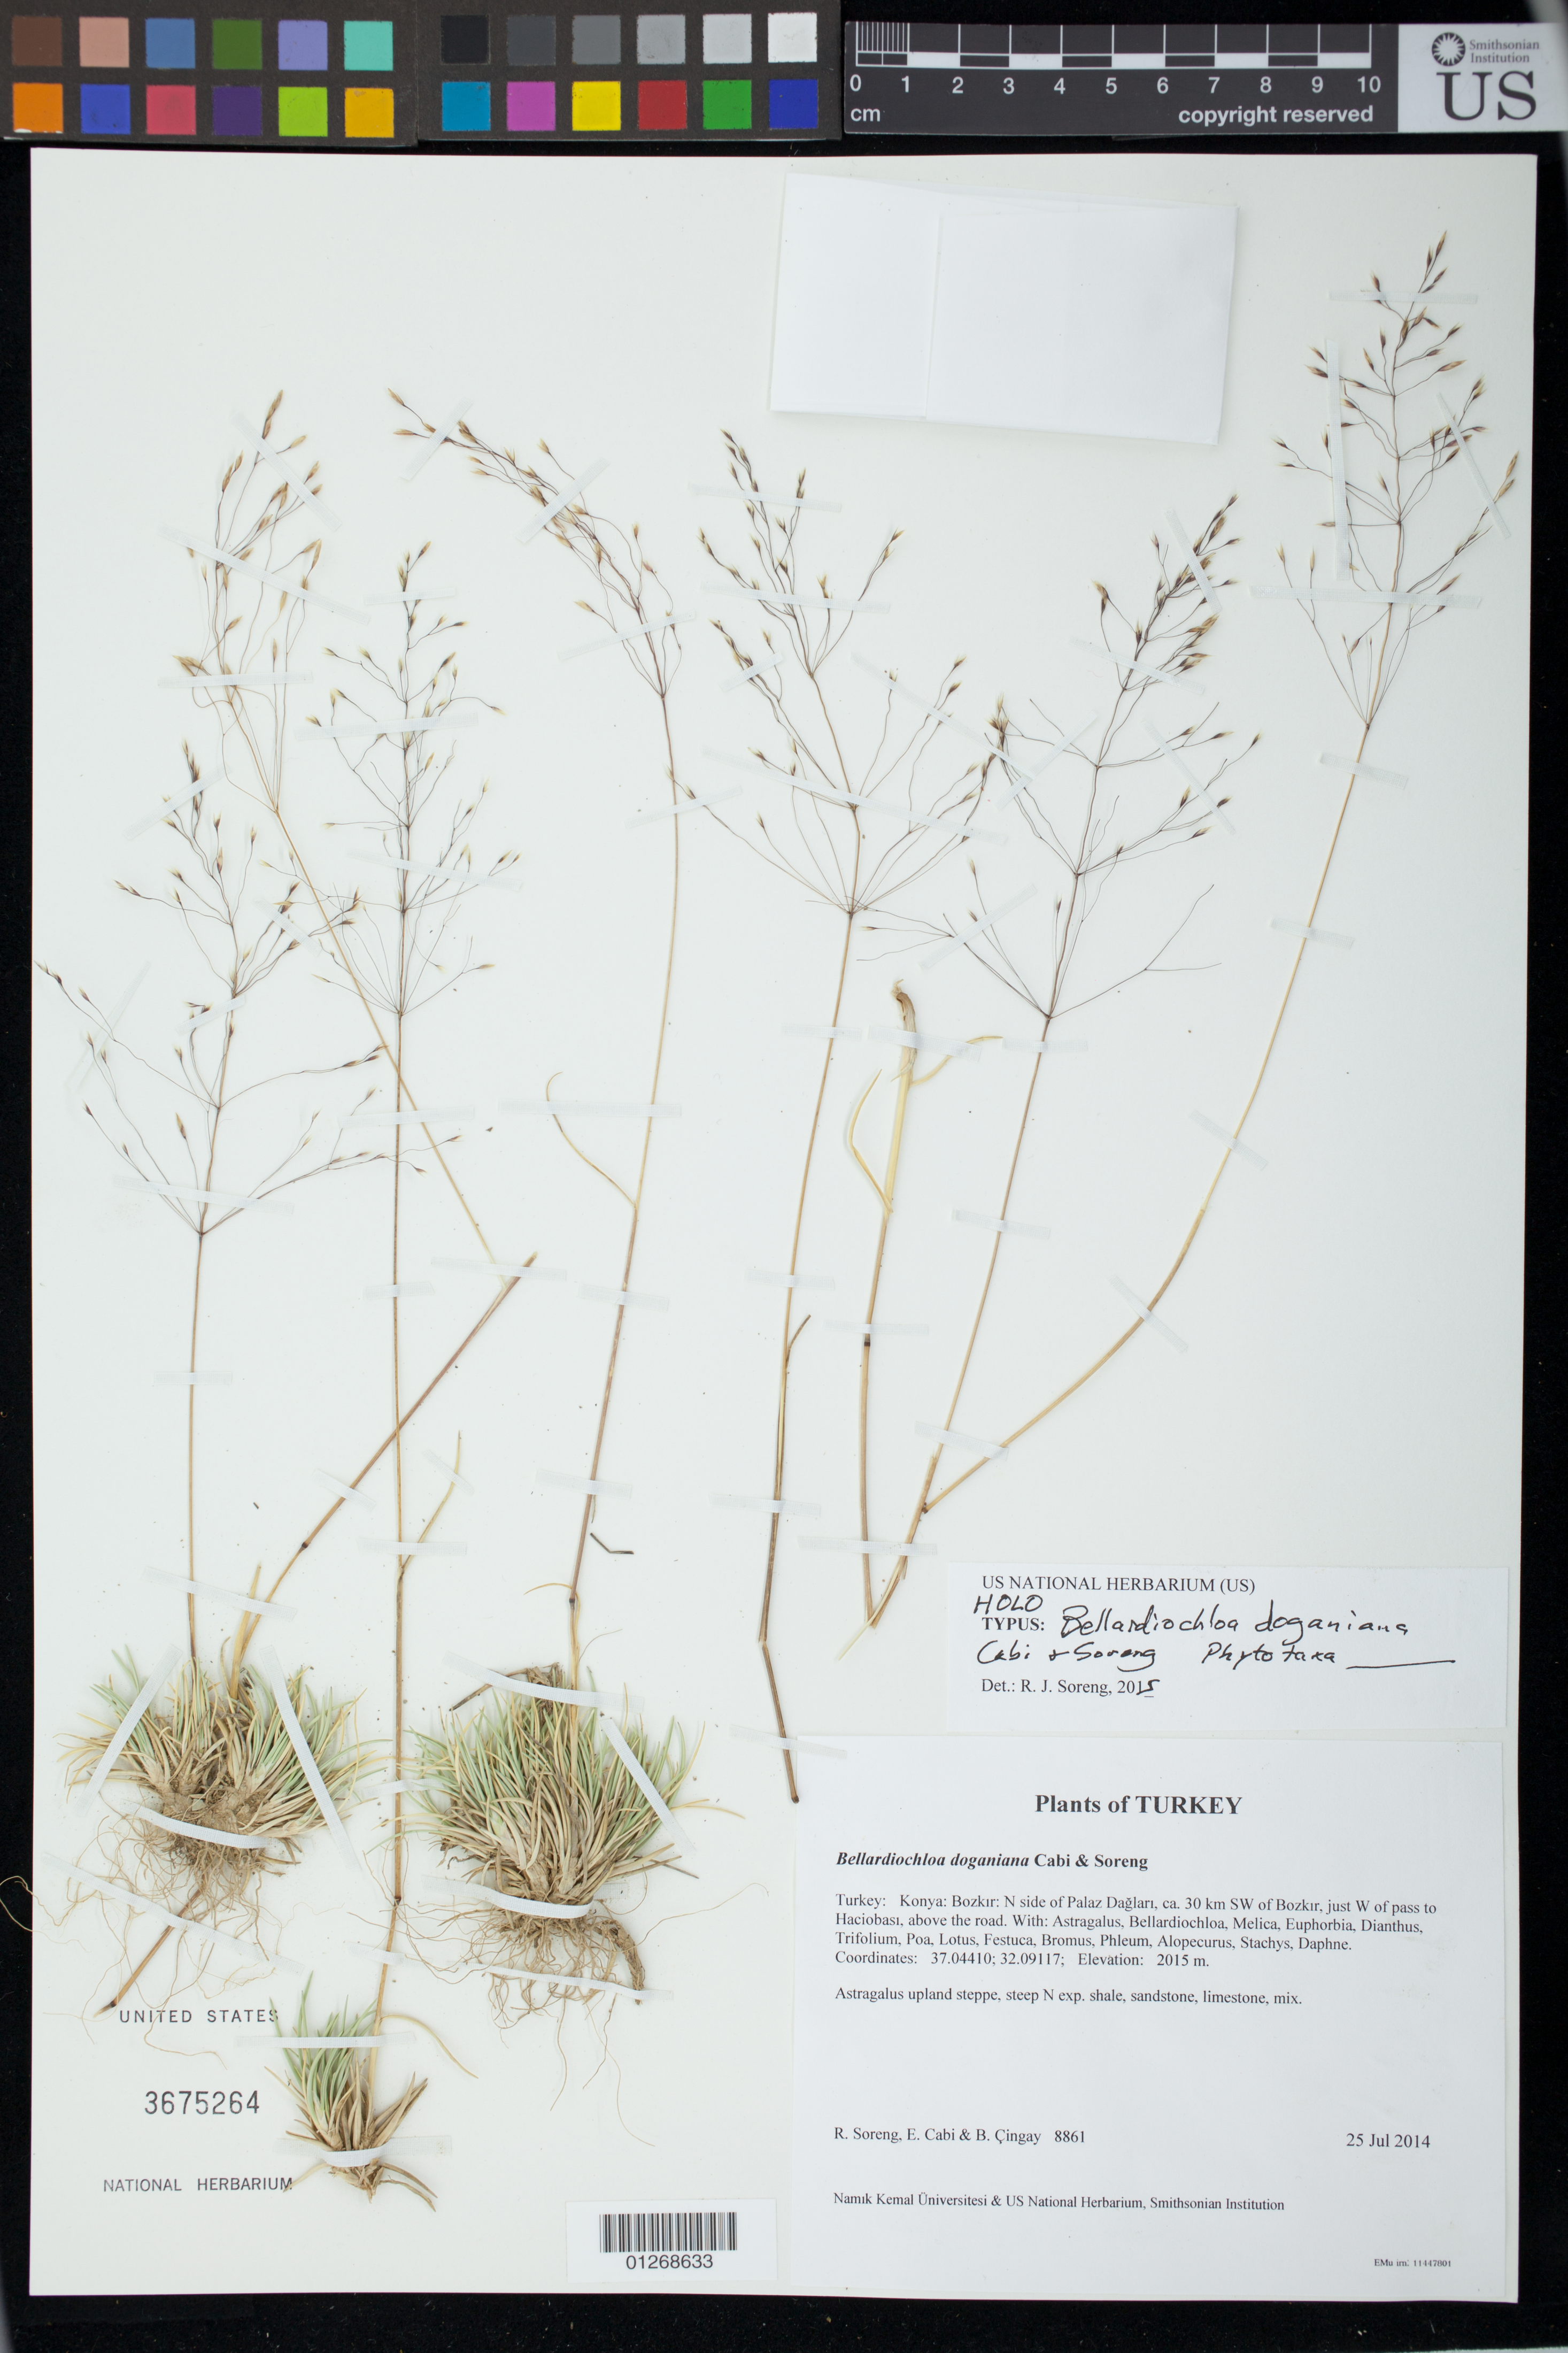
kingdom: Plantae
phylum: Tracheophyta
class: Liliopsida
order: Poales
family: Poaceae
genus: Bellardiochloa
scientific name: Bellardiochloa doganiana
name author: Cabi & Soreng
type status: Holotype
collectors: R. J. Soreng, E. Cabi & B. Çıngay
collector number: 8861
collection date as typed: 25 Jul 2014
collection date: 2014-07-25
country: Turkey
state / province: Konya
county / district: Bozkir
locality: N side of Palaz Daglari, ca. 30 km SW of Bozkir, just W of pass to Haciobasi, above the road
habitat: Astragalus upland steppe, steep N exp. shale, sandstone, limestone, mix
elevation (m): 2015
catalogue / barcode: US 3675264